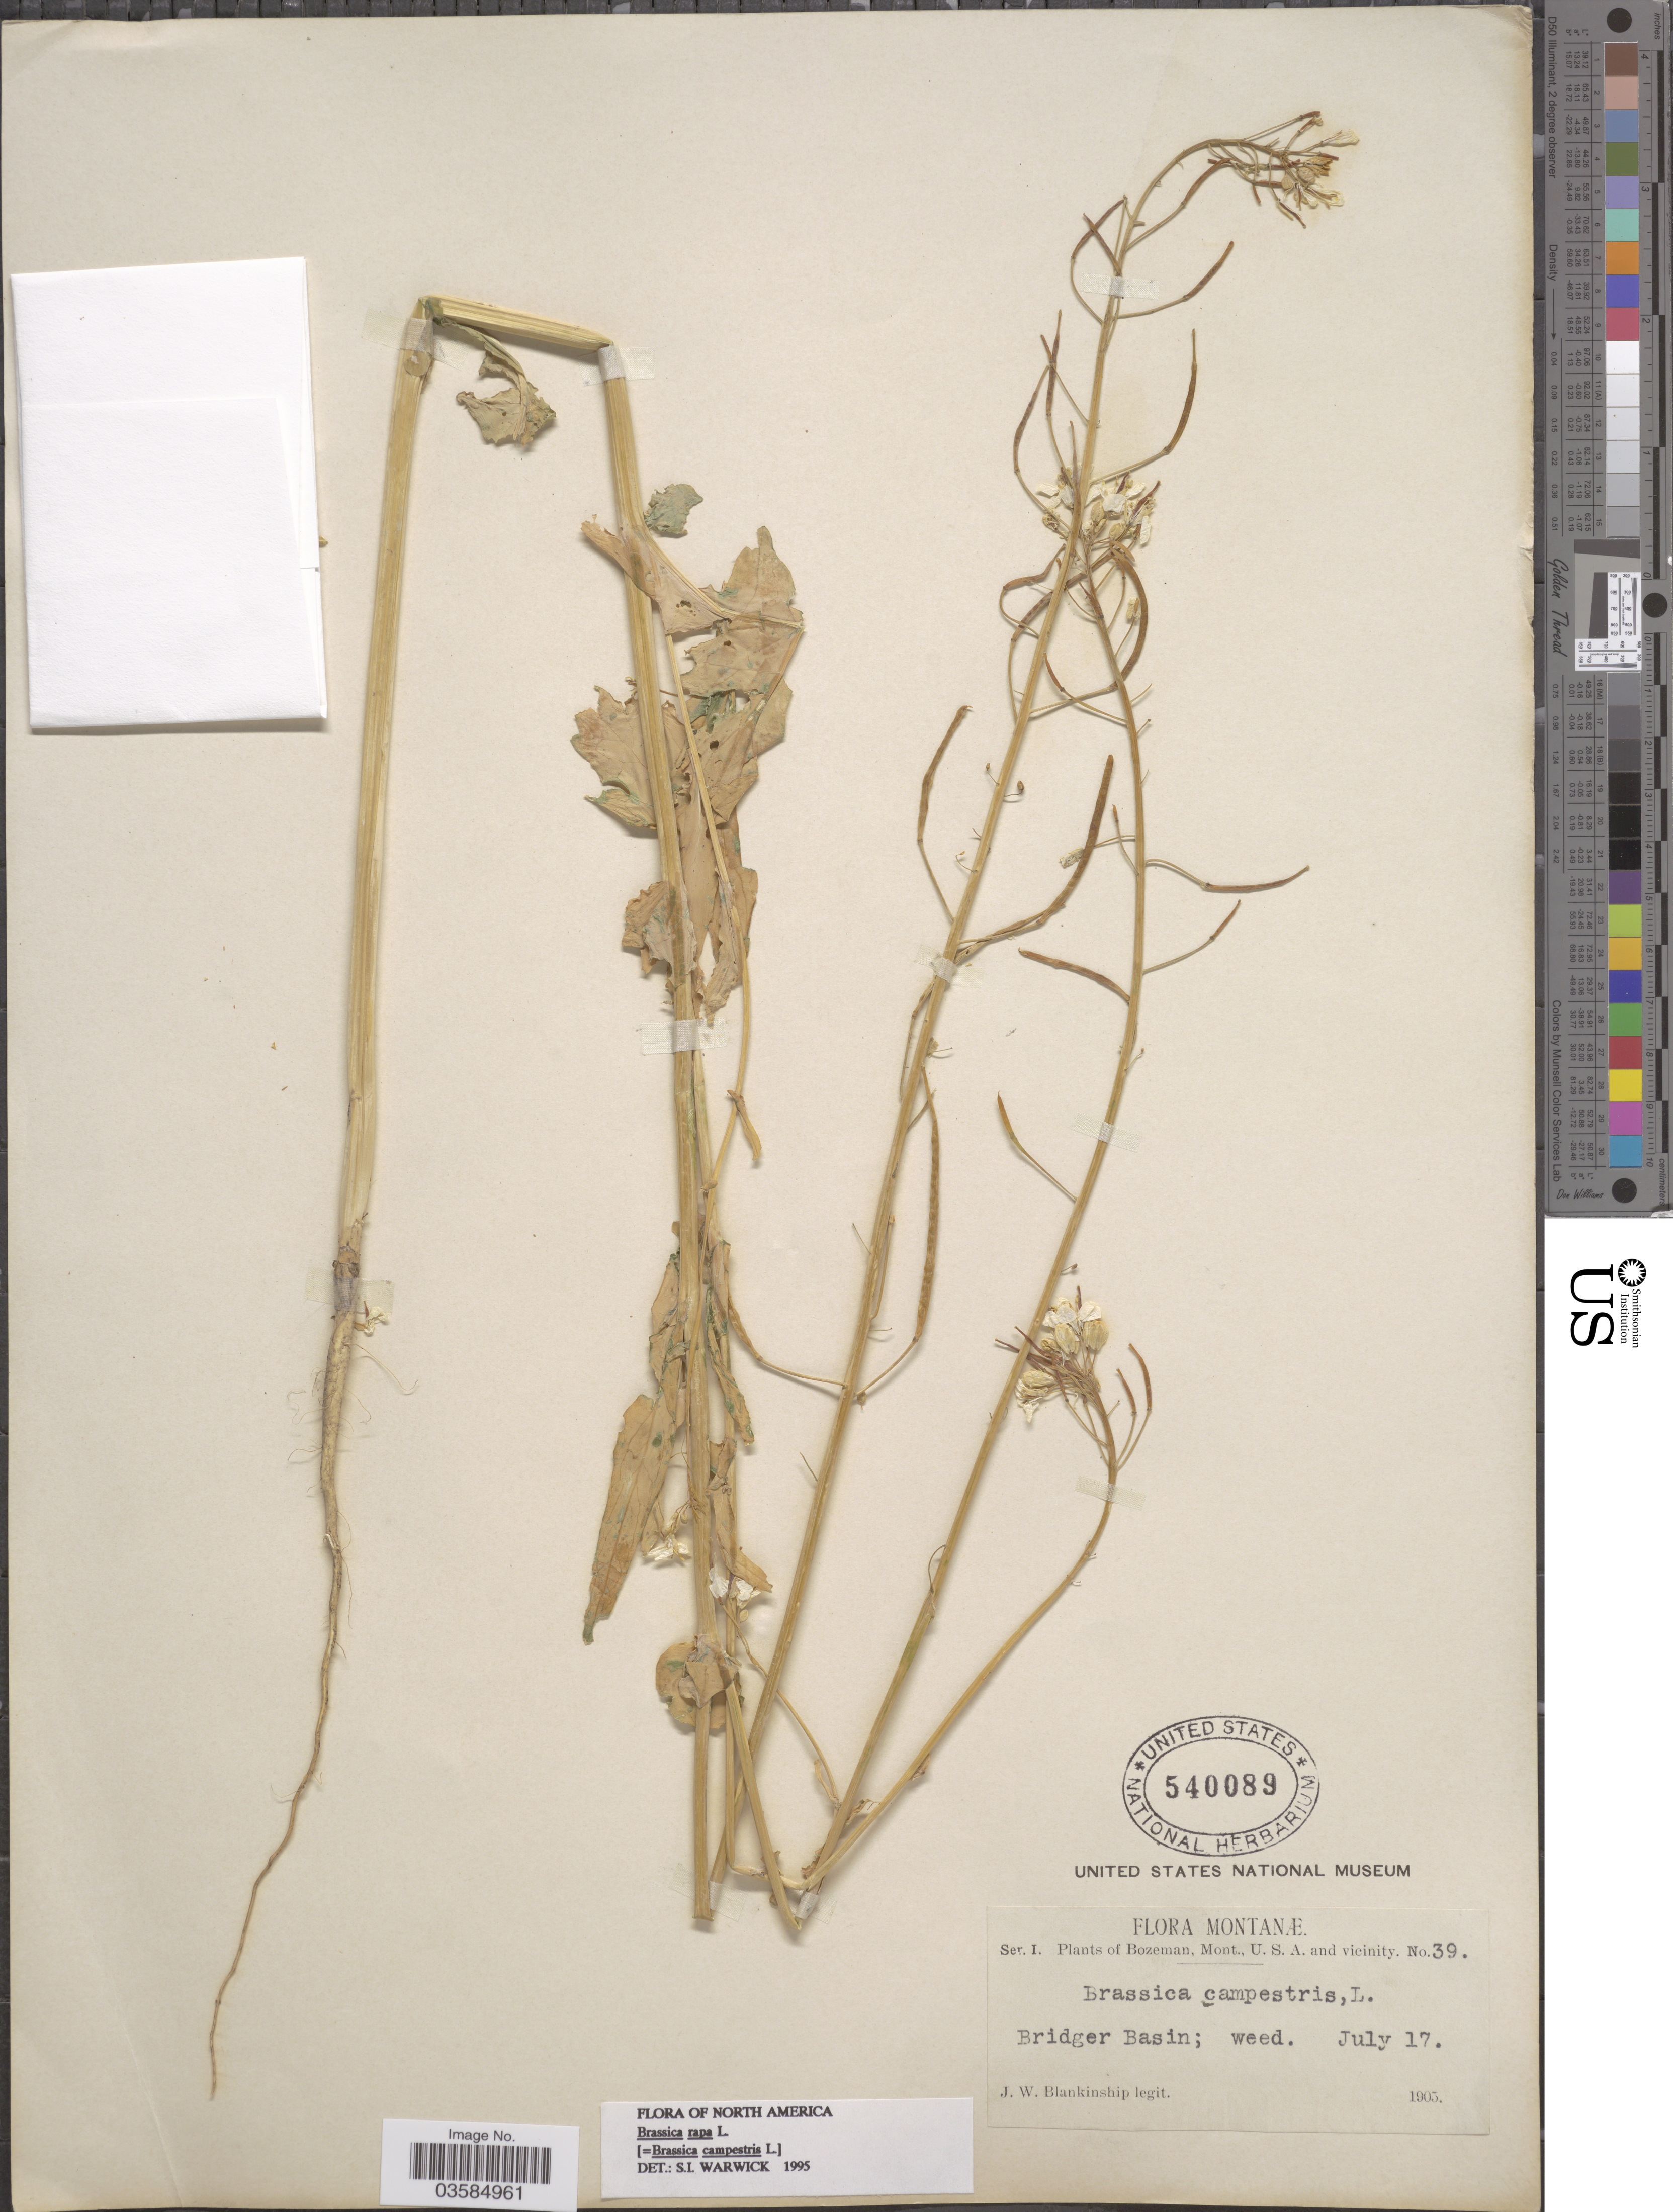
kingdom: Plantae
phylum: Tracheophyta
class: Magnoliopsida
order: Brassicales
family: Brassicaceae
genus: Brassica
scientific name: Brassica campestris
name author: L.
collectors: J. W. Blankinship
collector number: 39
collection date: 1905-07-17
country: United States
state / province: Montana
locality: Bozeman and vicinity. Bridger Basin.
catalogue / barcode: US 540089